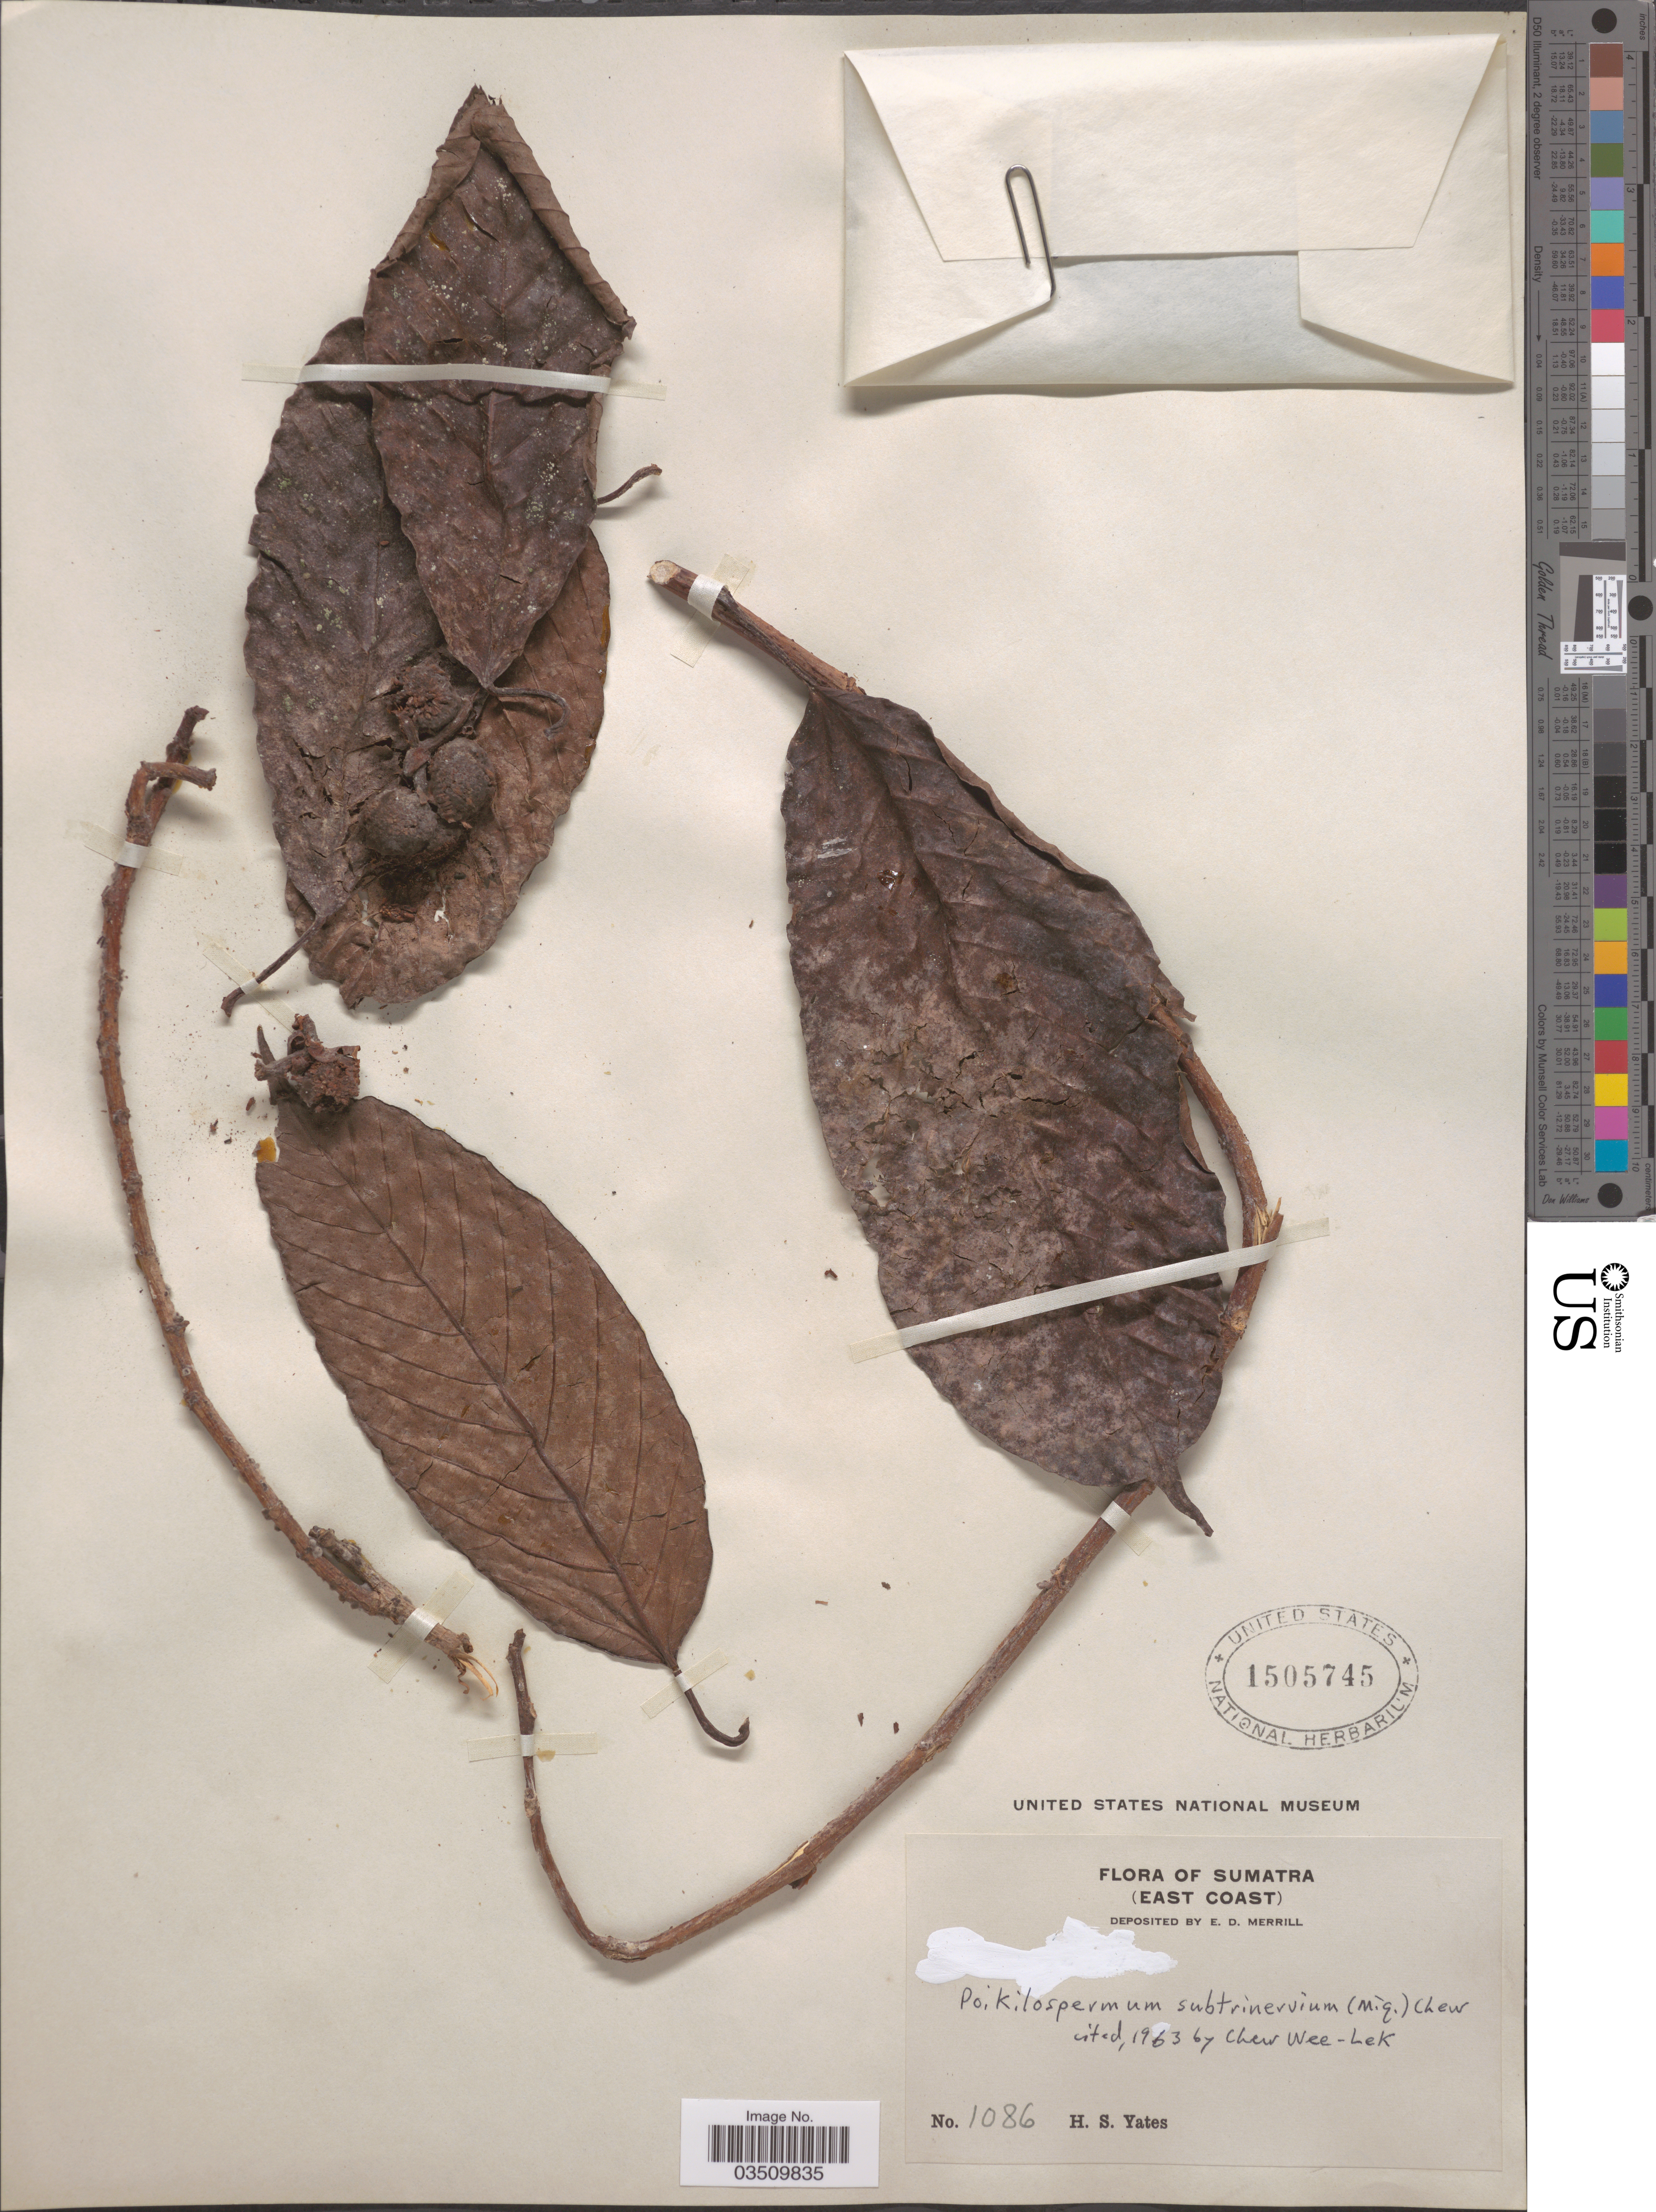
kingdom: Plantae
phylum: Tracheophyta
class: Magnoliopsida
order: Rosales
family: Urticaceae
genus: Poikilospermum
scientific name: Poikilospermum subtrinervium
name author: (Miq.) Chew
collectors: H. S. Yates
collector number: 1086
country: Indonesia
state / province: Sumatra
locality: (East Coast).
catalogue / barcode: US 1505745